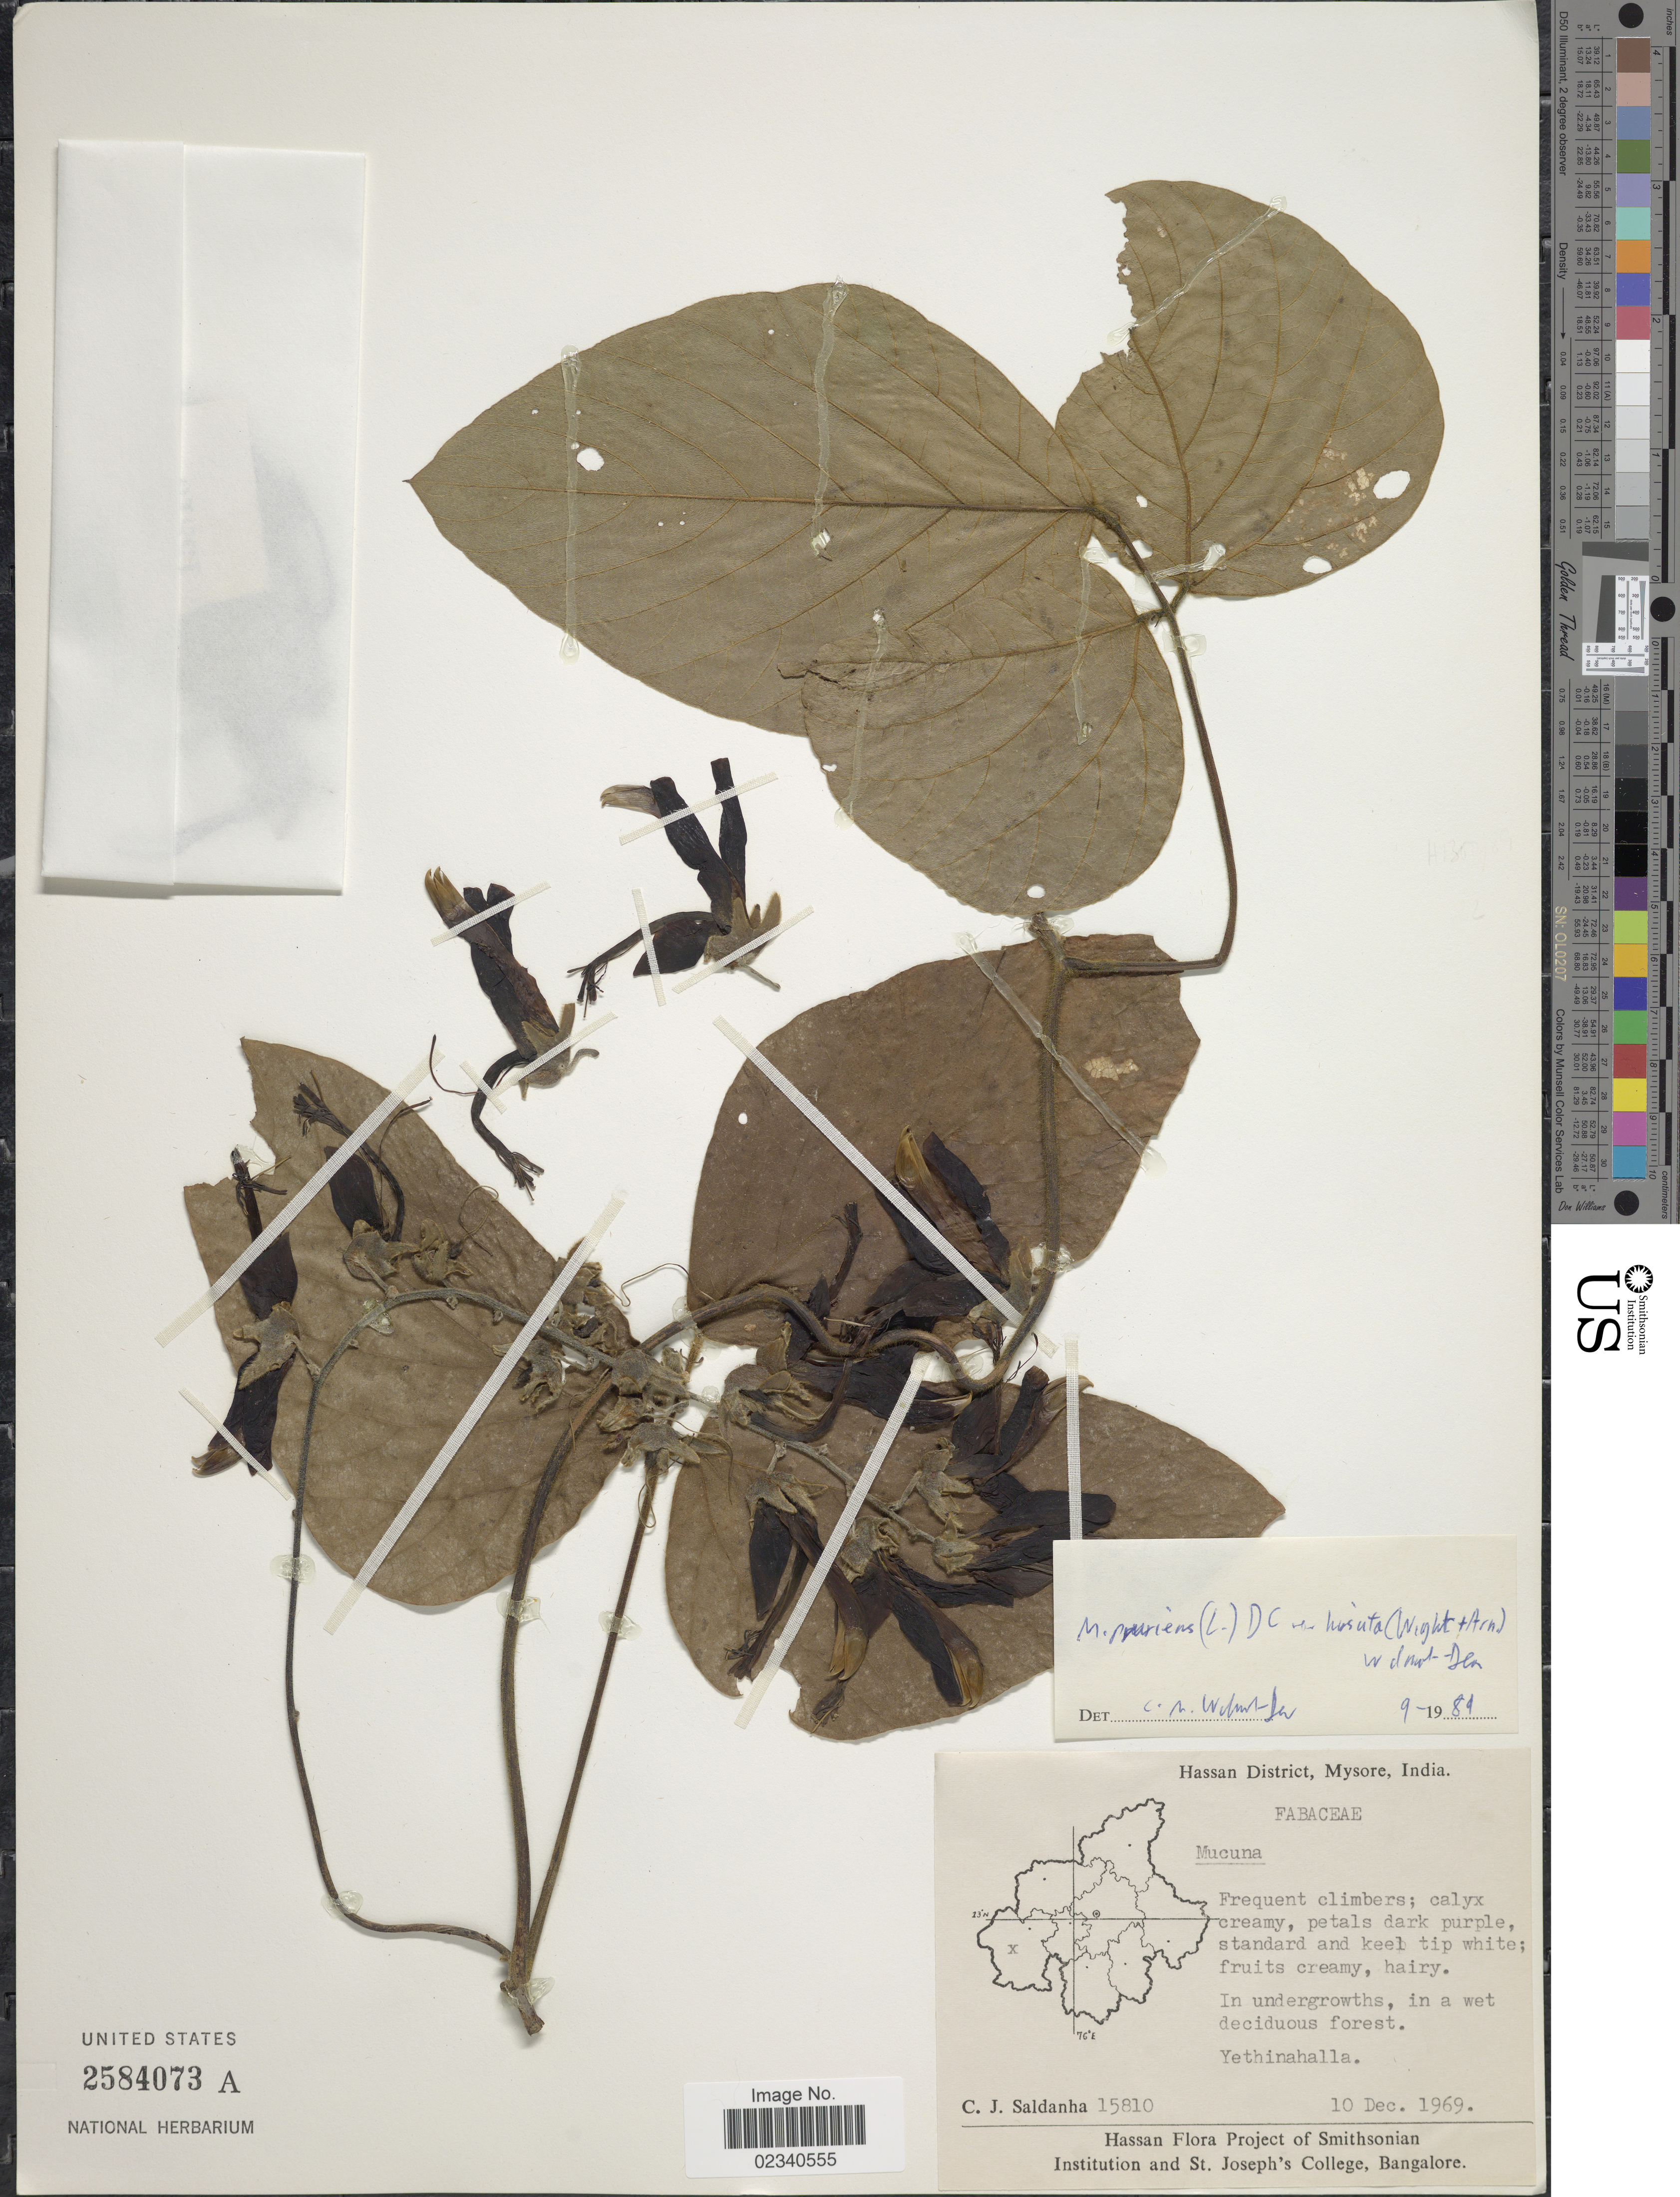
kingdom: Plantae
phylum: Tracheophyta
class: Magnoliopsida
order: Fabales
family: Fabaceae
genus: Mucuna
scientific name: Mucuna pruriens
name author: (L.) DC.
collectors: C. J. Saldanha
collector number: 15810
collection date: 1969-12-10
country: India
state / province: Karnataka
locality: Hassan District, Mysore. Yethinahalla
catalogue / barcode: US 2584073A